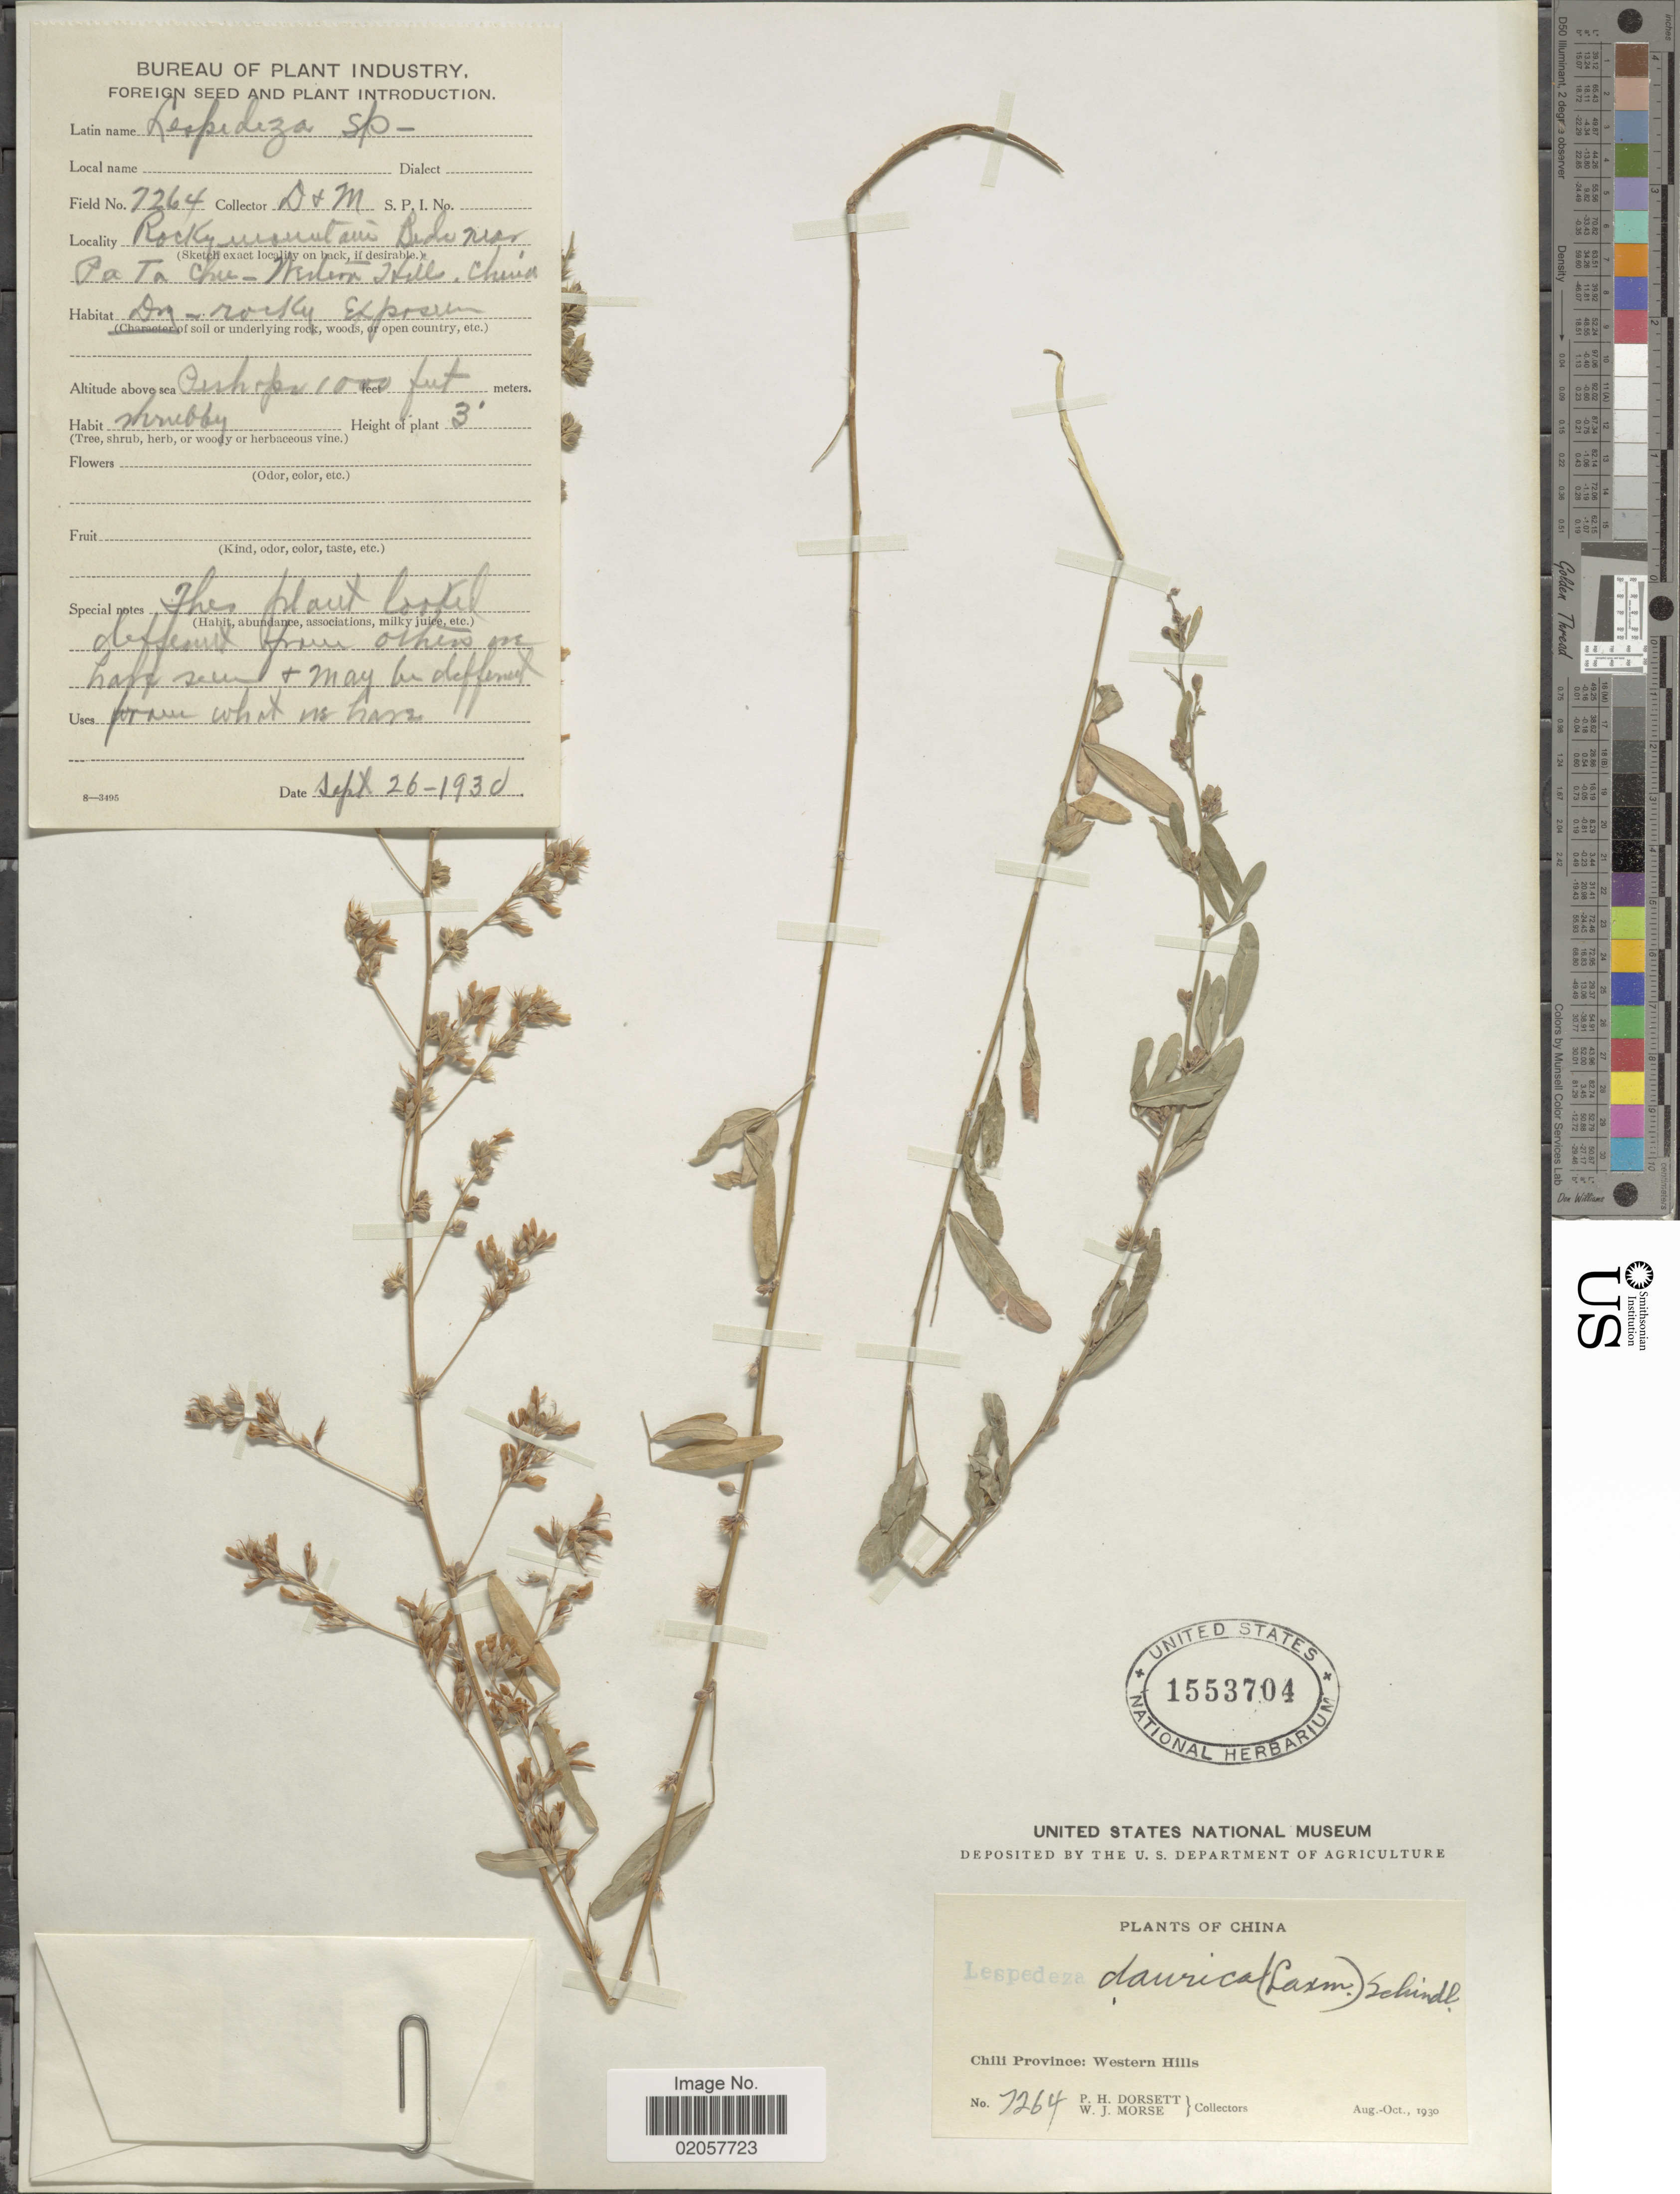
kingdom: Plantae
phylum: Tracheophyta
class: Magnoliopsida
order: Fabales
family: Fabaceae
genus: Lespedeza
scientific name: Lespedeza davurica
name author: (Laxm.) Schindl.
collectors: P. H. Dorsett & W. J. Morse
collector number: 7264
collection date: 1930-09-26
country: China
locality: Chili Province: Western Hills, rocky mountain Budi near Pa Ta Chu- Western Hill [interpreted]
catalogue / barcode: US 1553704